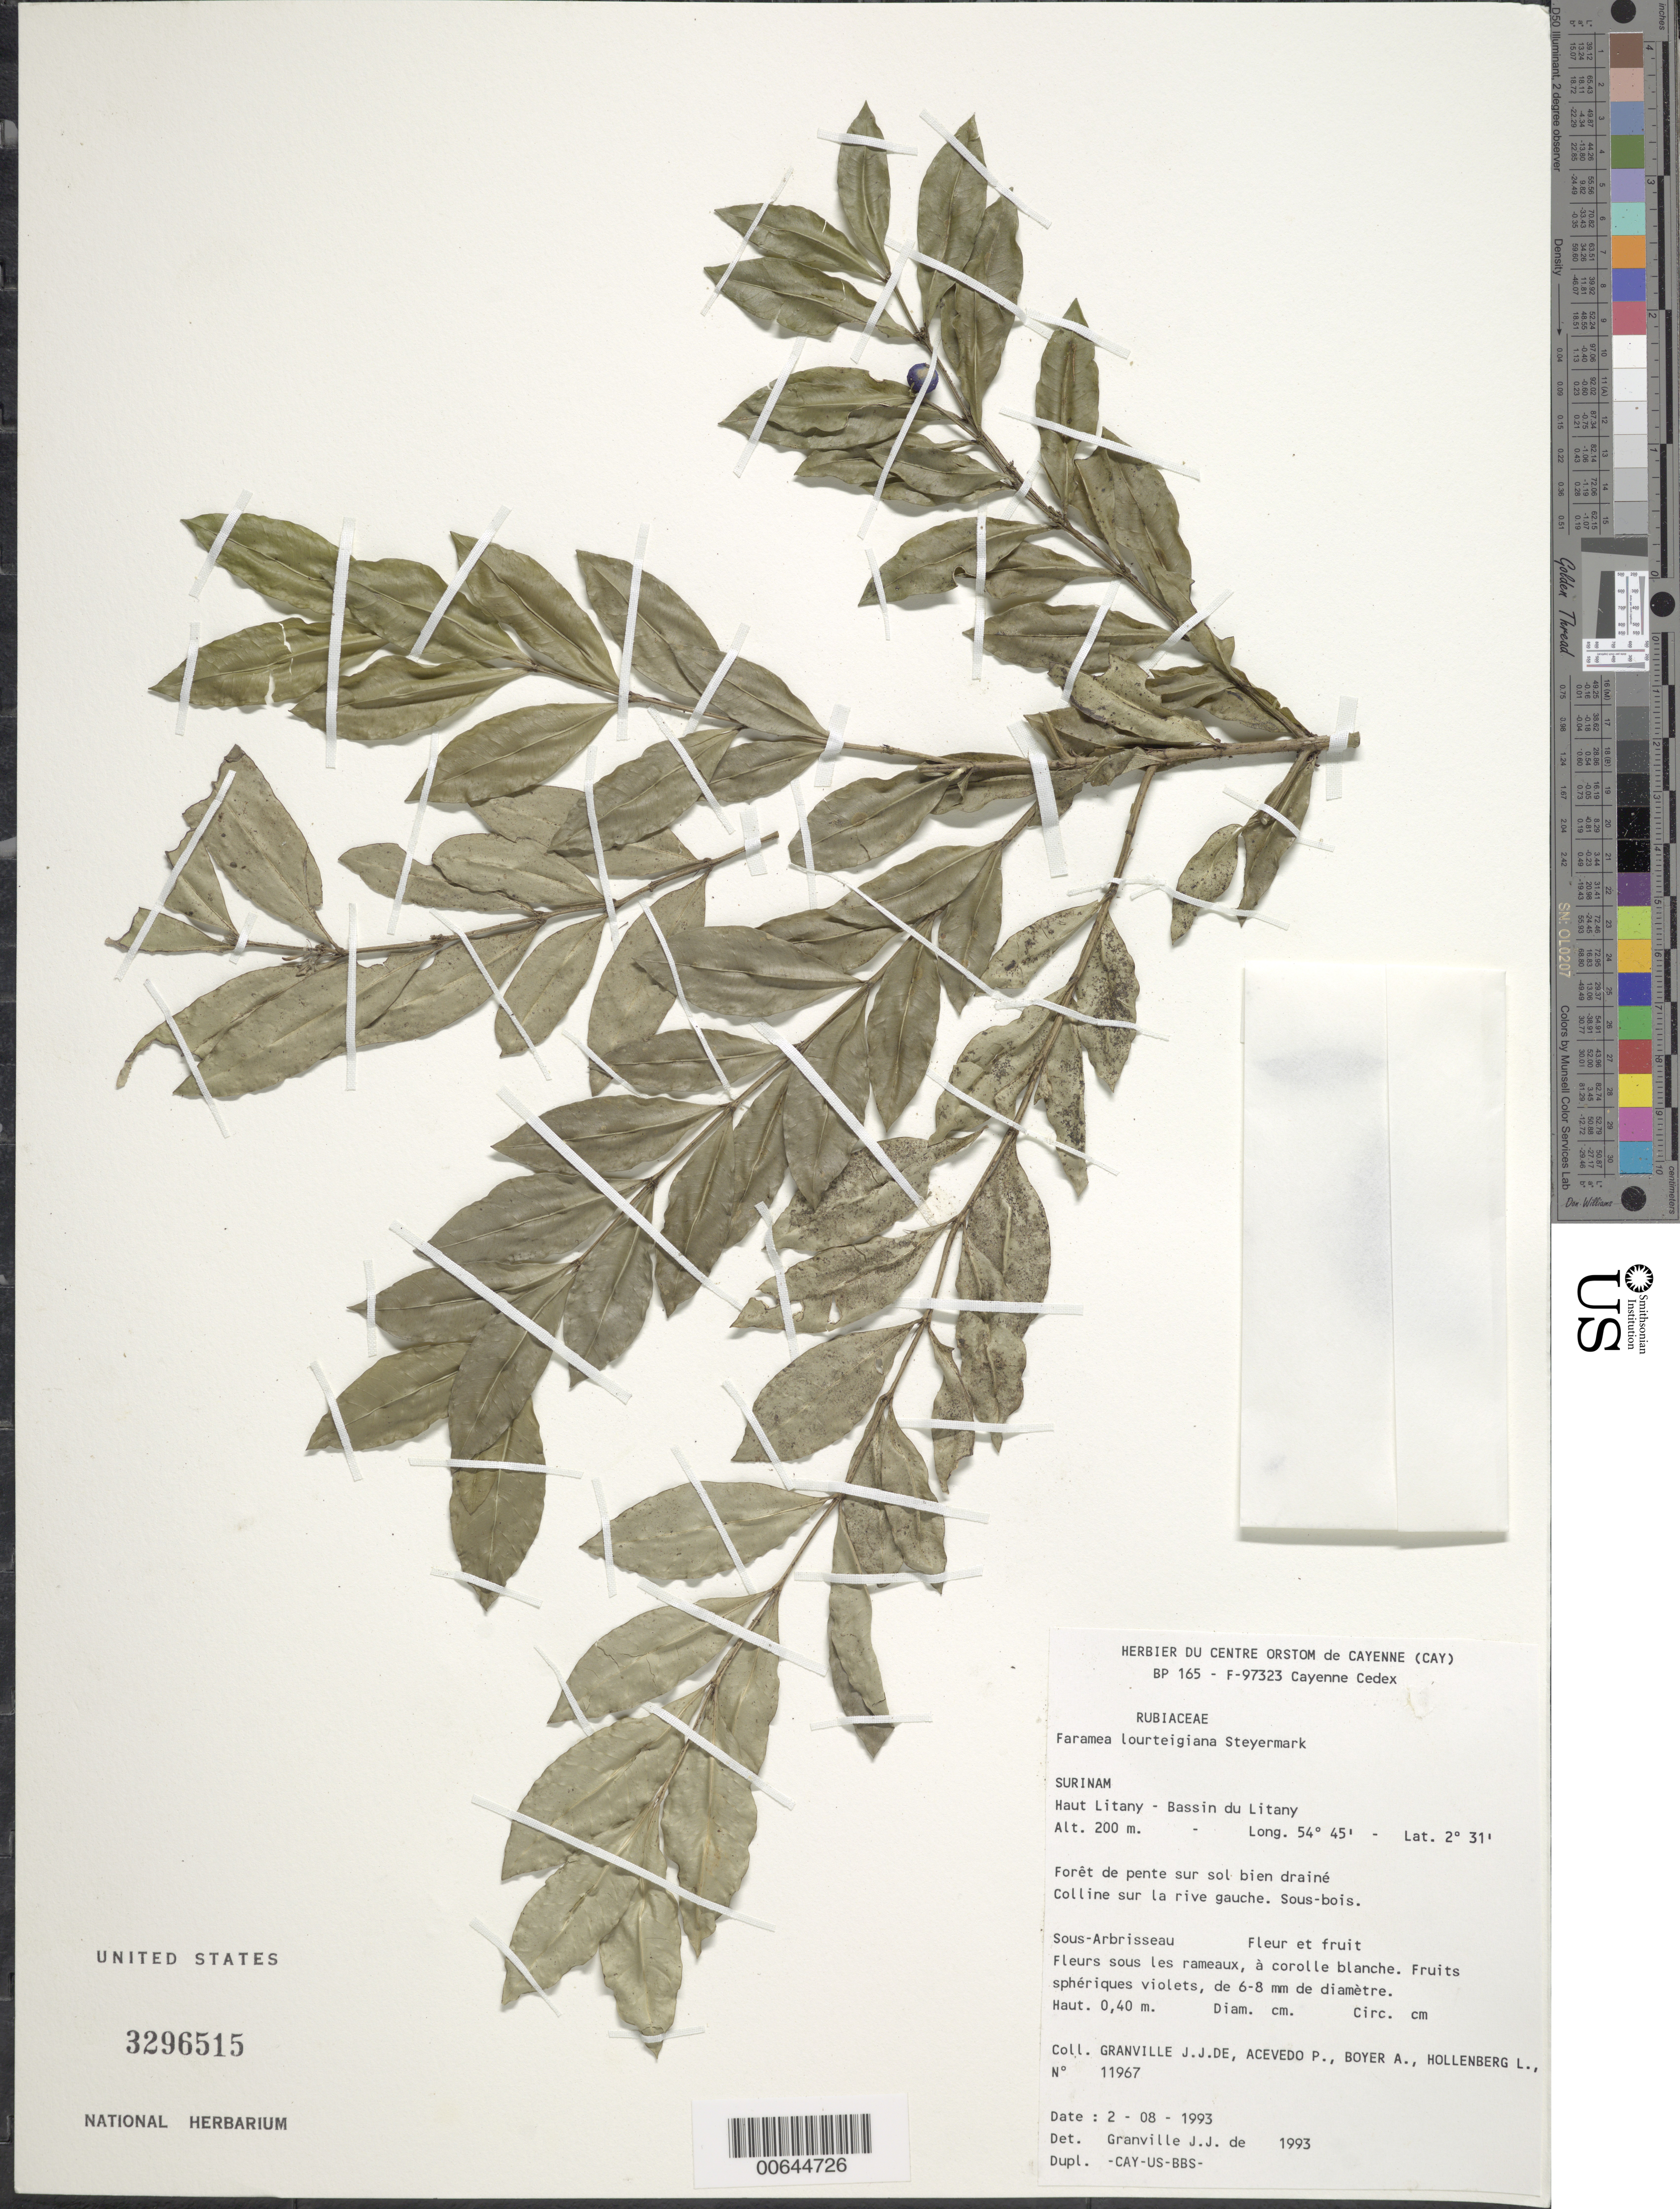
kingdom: Plantae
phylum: Tracheophyta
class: Magnoliopsida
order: Gentianales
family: Rubiaceae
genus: Faramea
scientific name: Faramea lourteigiana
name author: Steyerm.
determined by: Granville, J. J. de, (CAY), Institut de Recherche pour le Developpement (IRD) (FRENCH GUIANA)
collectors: J.-J. de Granville, P. Acevedo-Rodr., A. Boyer & L. Hollenberg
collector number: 11967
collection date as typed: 2-Aug-93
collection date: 1993-08-02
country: Suriname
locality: Haut Litany, Bassin du Litany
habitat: Forêt de pente sur sol bien draine, colline sur la rive gauche. Sous bois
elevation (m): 200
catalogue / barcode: US 3296515